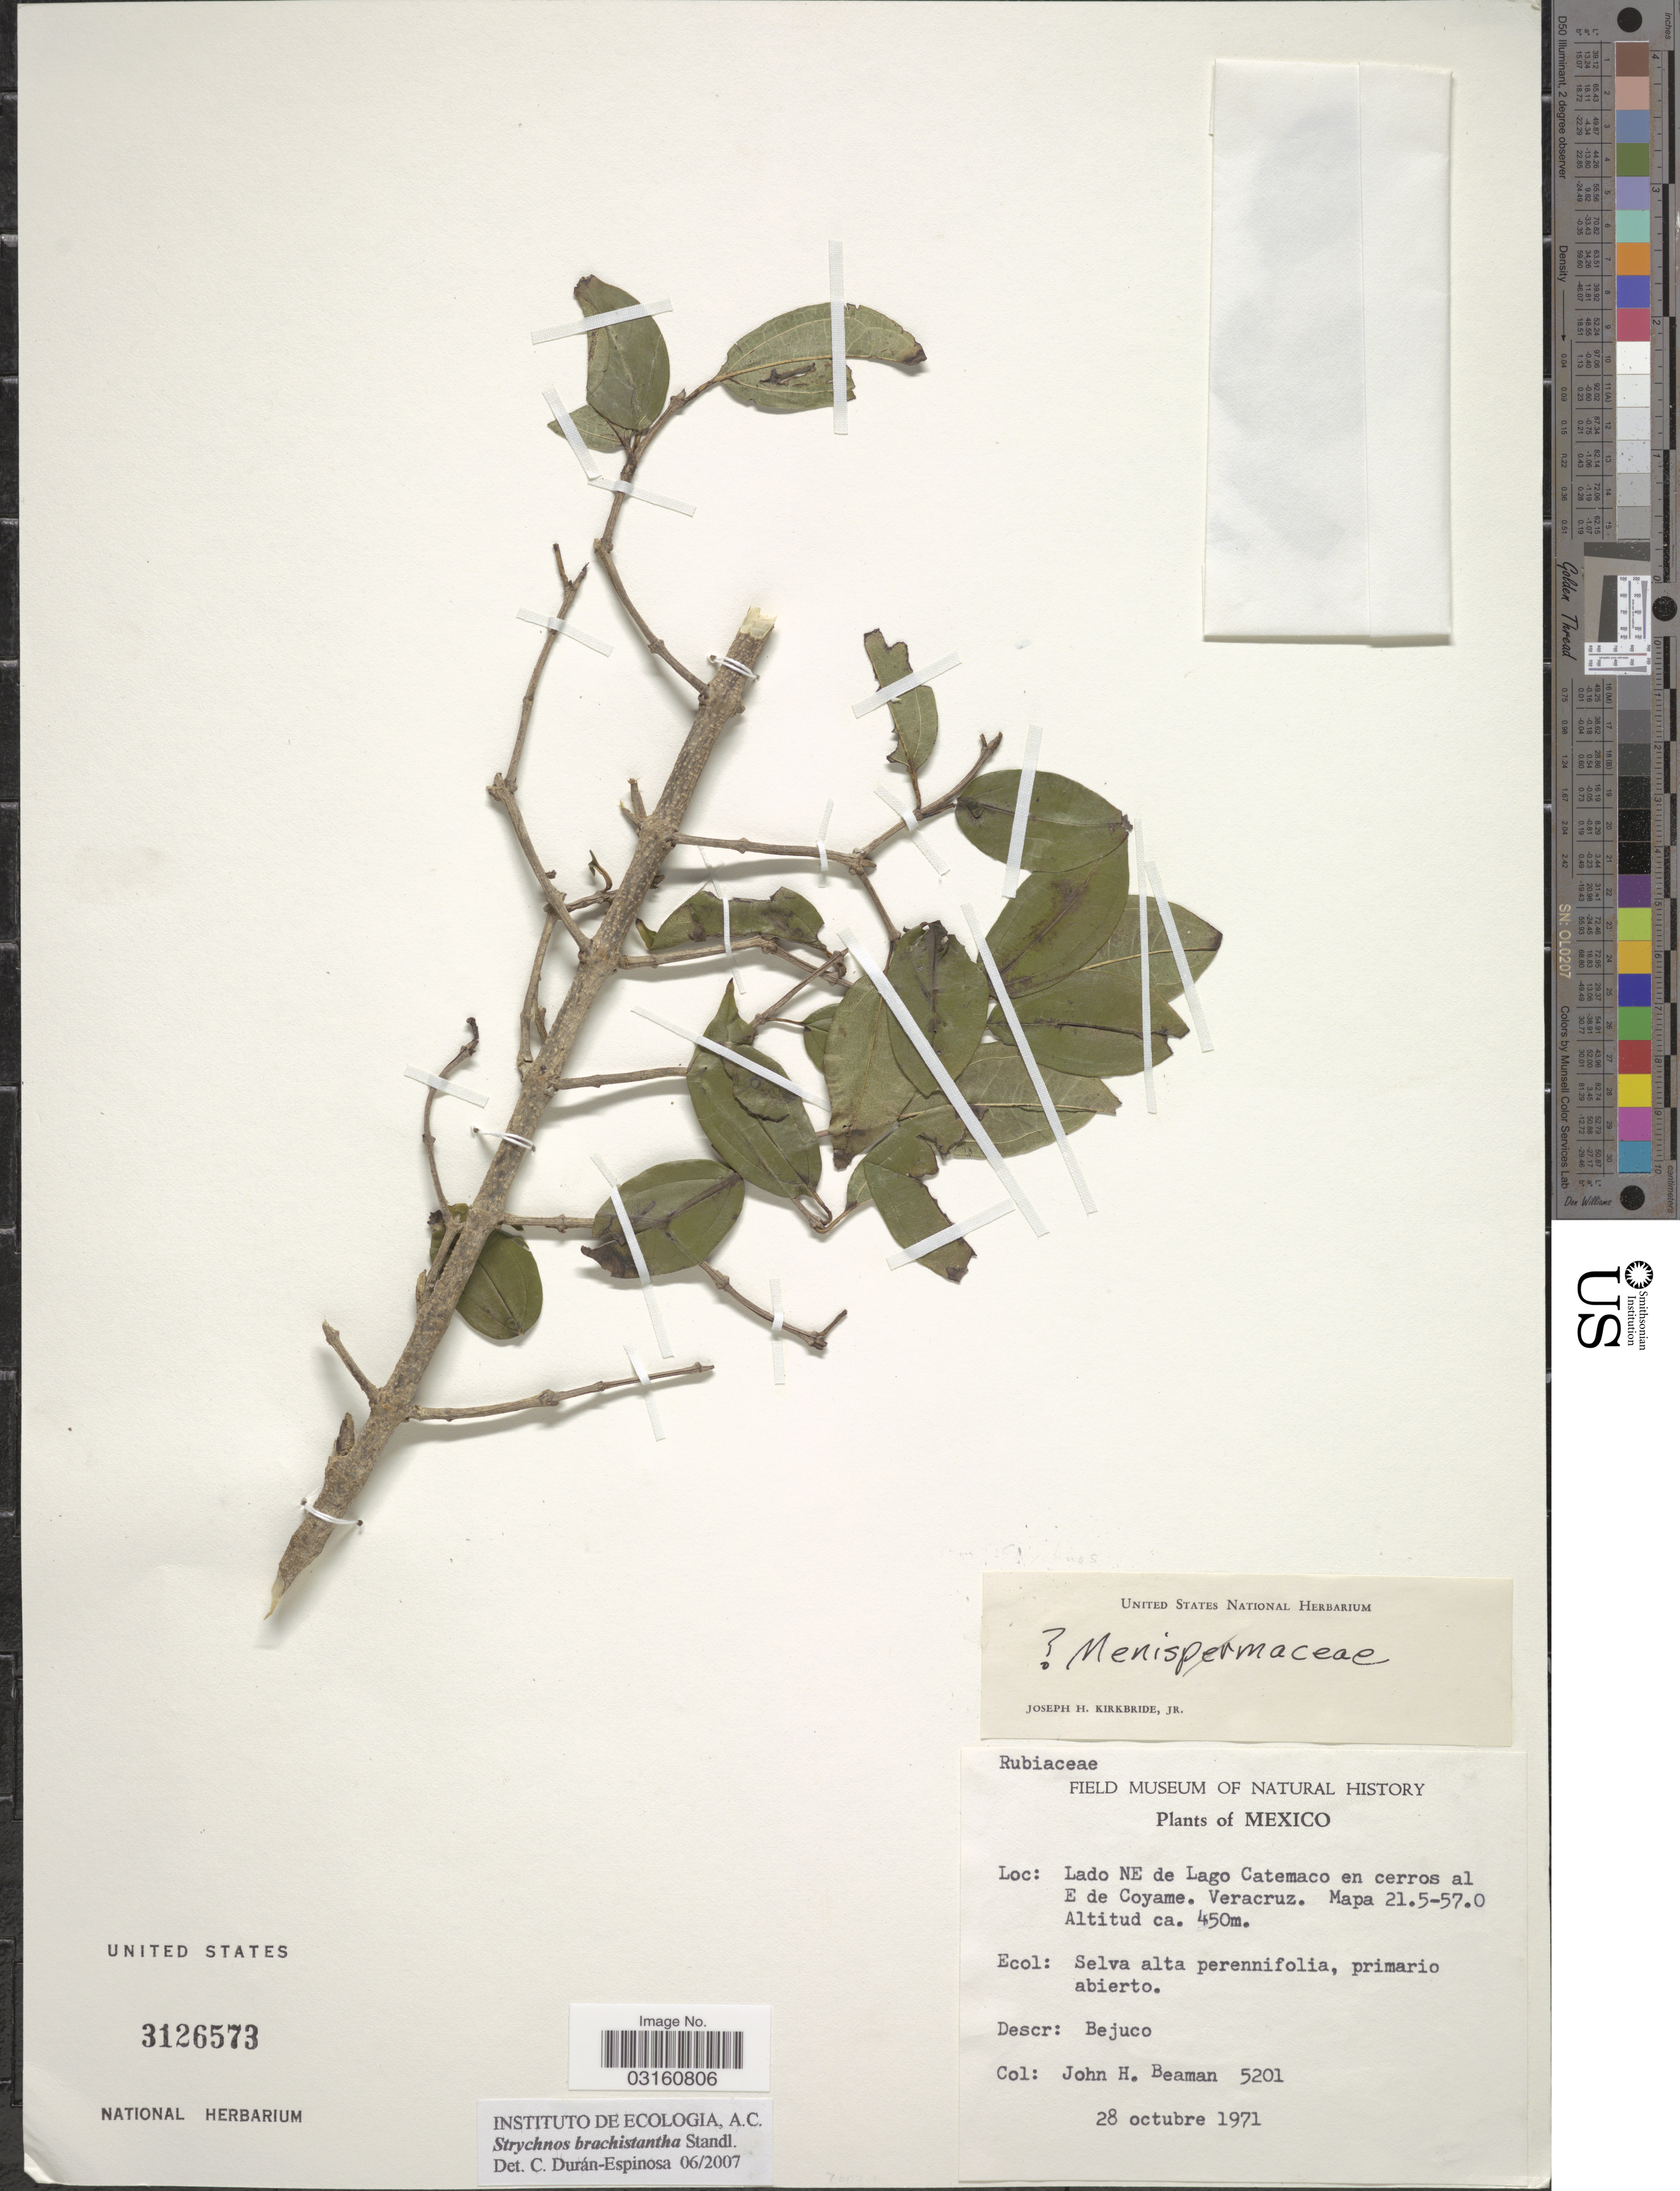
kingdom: Plantae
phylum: Tracheophyta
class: Magnoliopsida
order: Gentianales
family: Loganiaceae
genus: Strychnos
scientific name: Strychnos brachistantha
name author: Standl.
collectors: J. H. Beaman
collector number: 5201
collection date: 1971-10-28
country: Mexico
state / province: Veracruz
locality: Lado NE de Lago Catemaco en cerros al E de Coyame. Veracruz. Mapa 21.5-57.0.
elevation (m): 450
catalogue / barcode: US 3126573